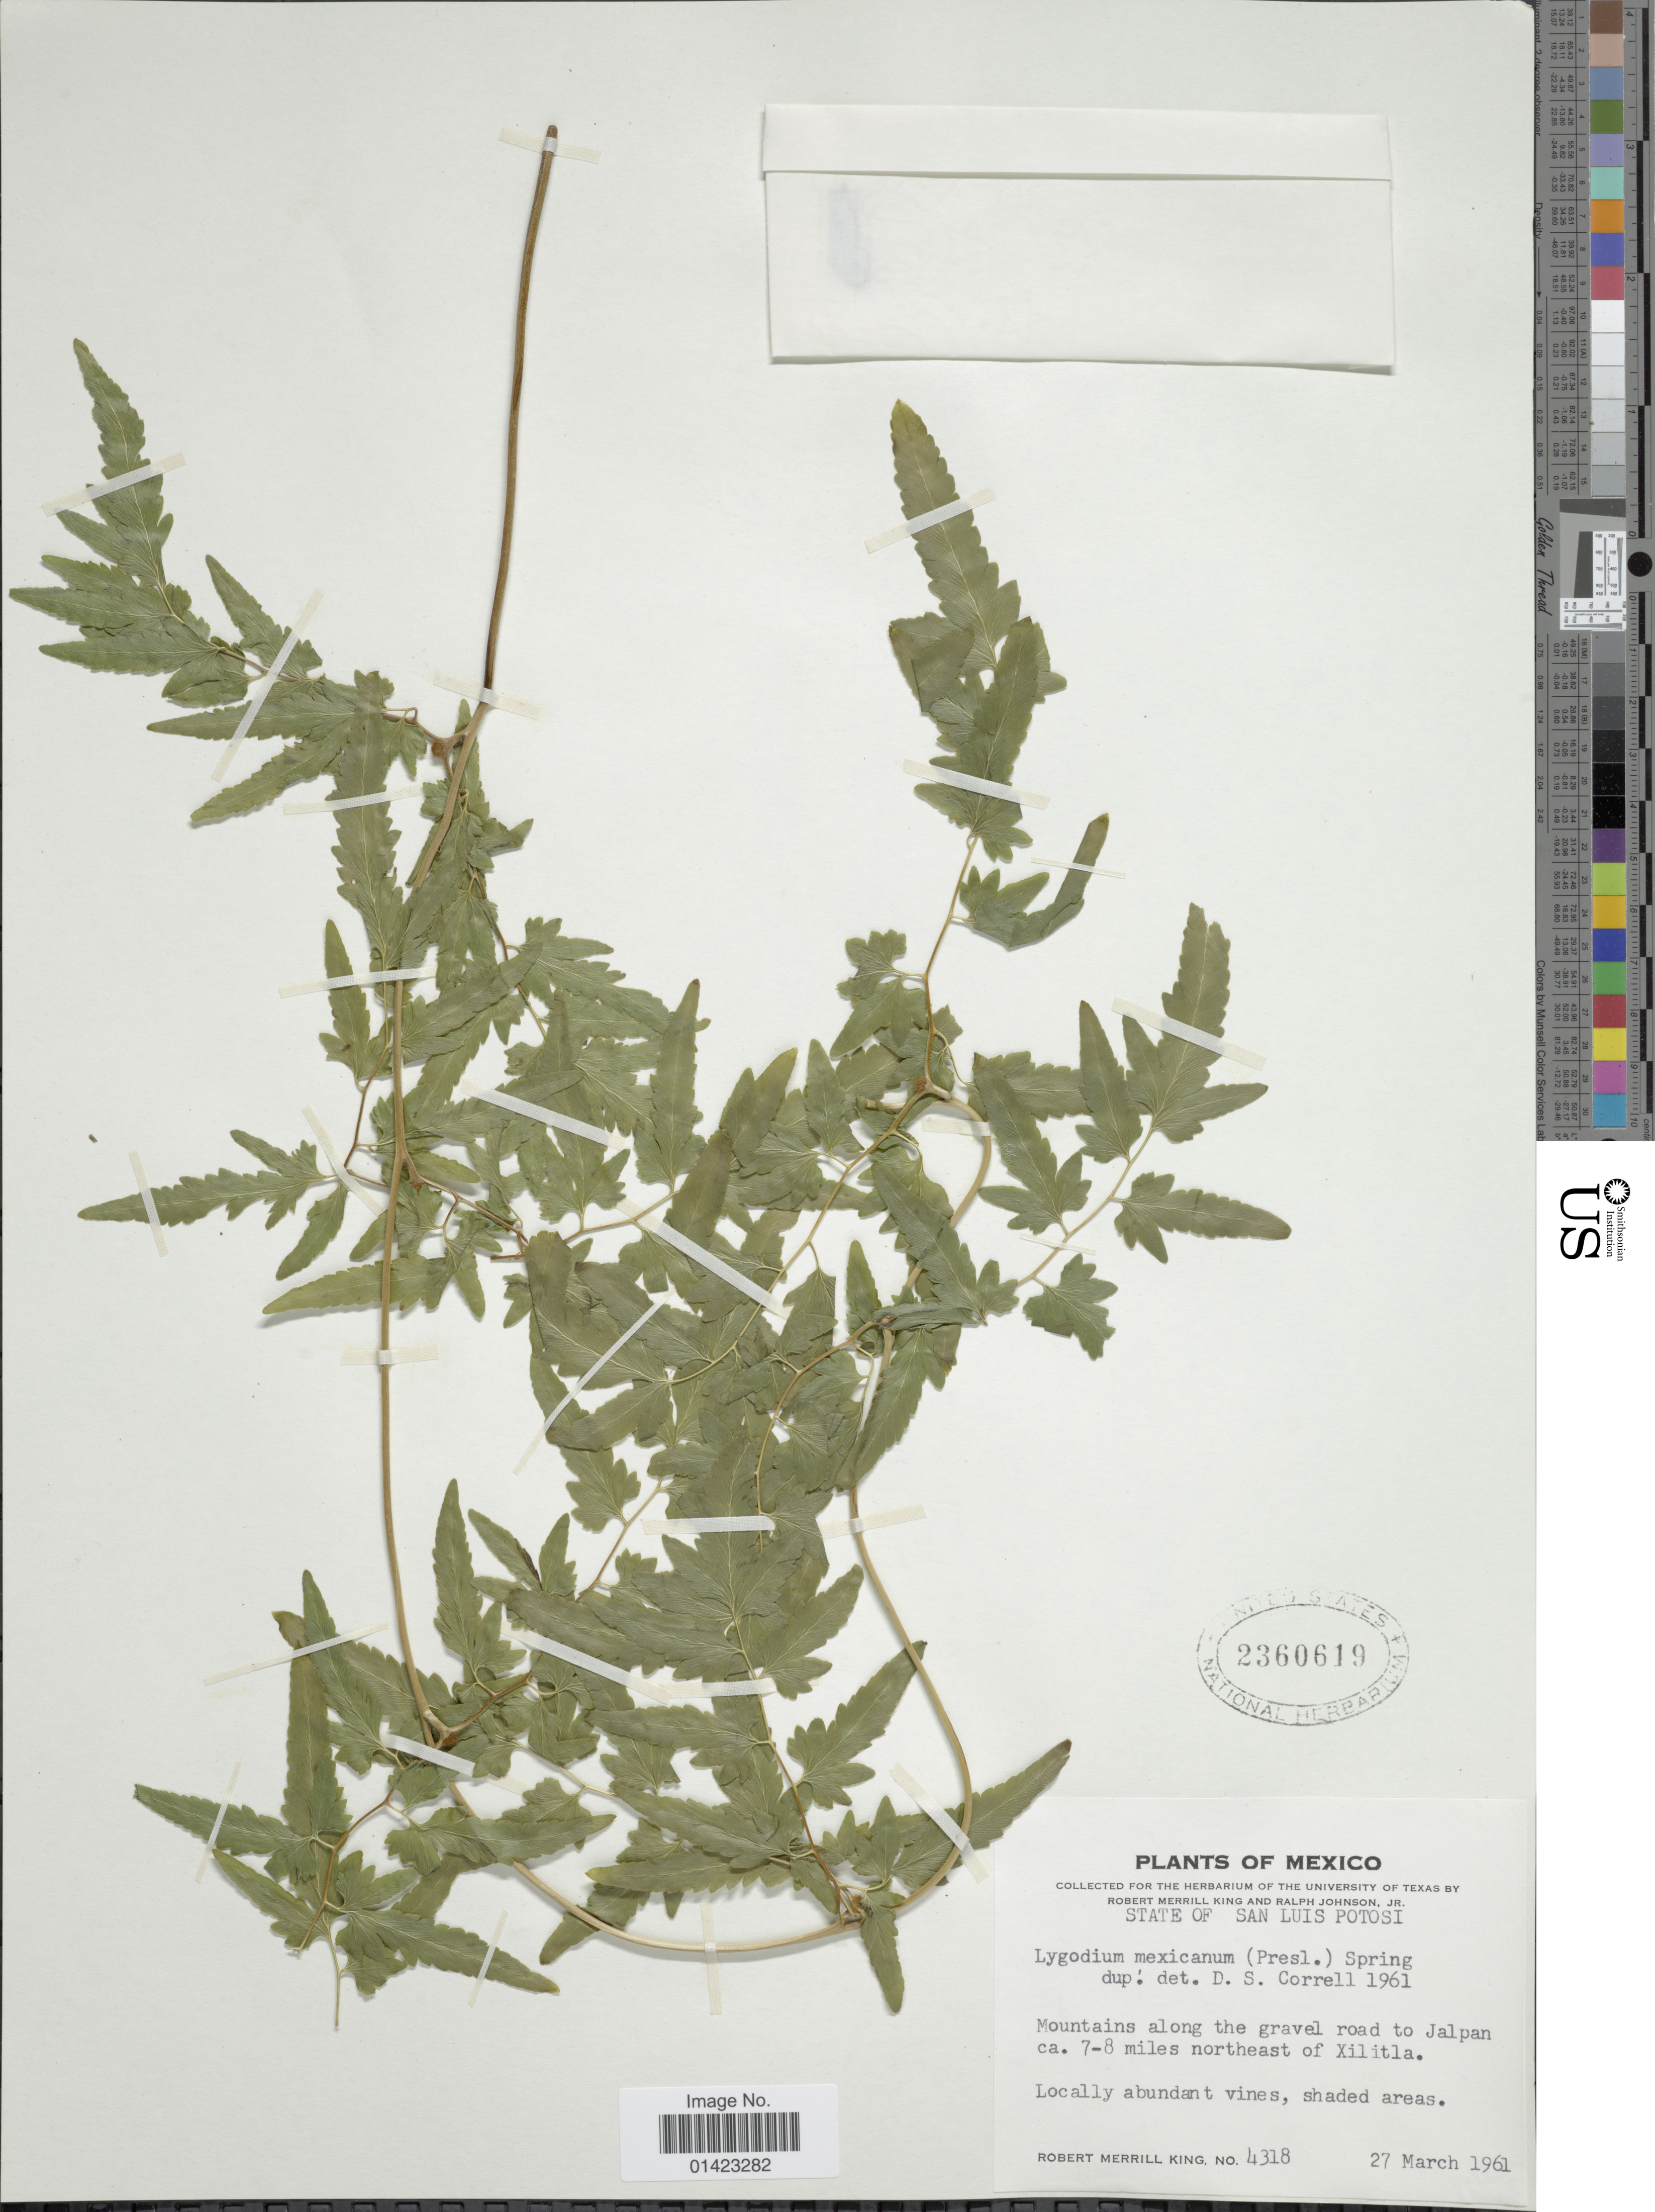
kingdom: Plantae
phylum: Tracheophyta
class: Polypodiopsida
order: Schizaeales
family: Lygodiaceae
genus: Lygodium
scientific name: Lygodium venustum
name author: Sw.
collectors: R. M. King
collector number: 4318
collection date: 1961-03-27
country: Mexico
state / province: San Luis Potosí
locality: State of San Luis Potosi, Mountains along the gravel road to Jalpan ca. 7-8 miles northeast of Xilitla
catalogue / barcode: US 2360619